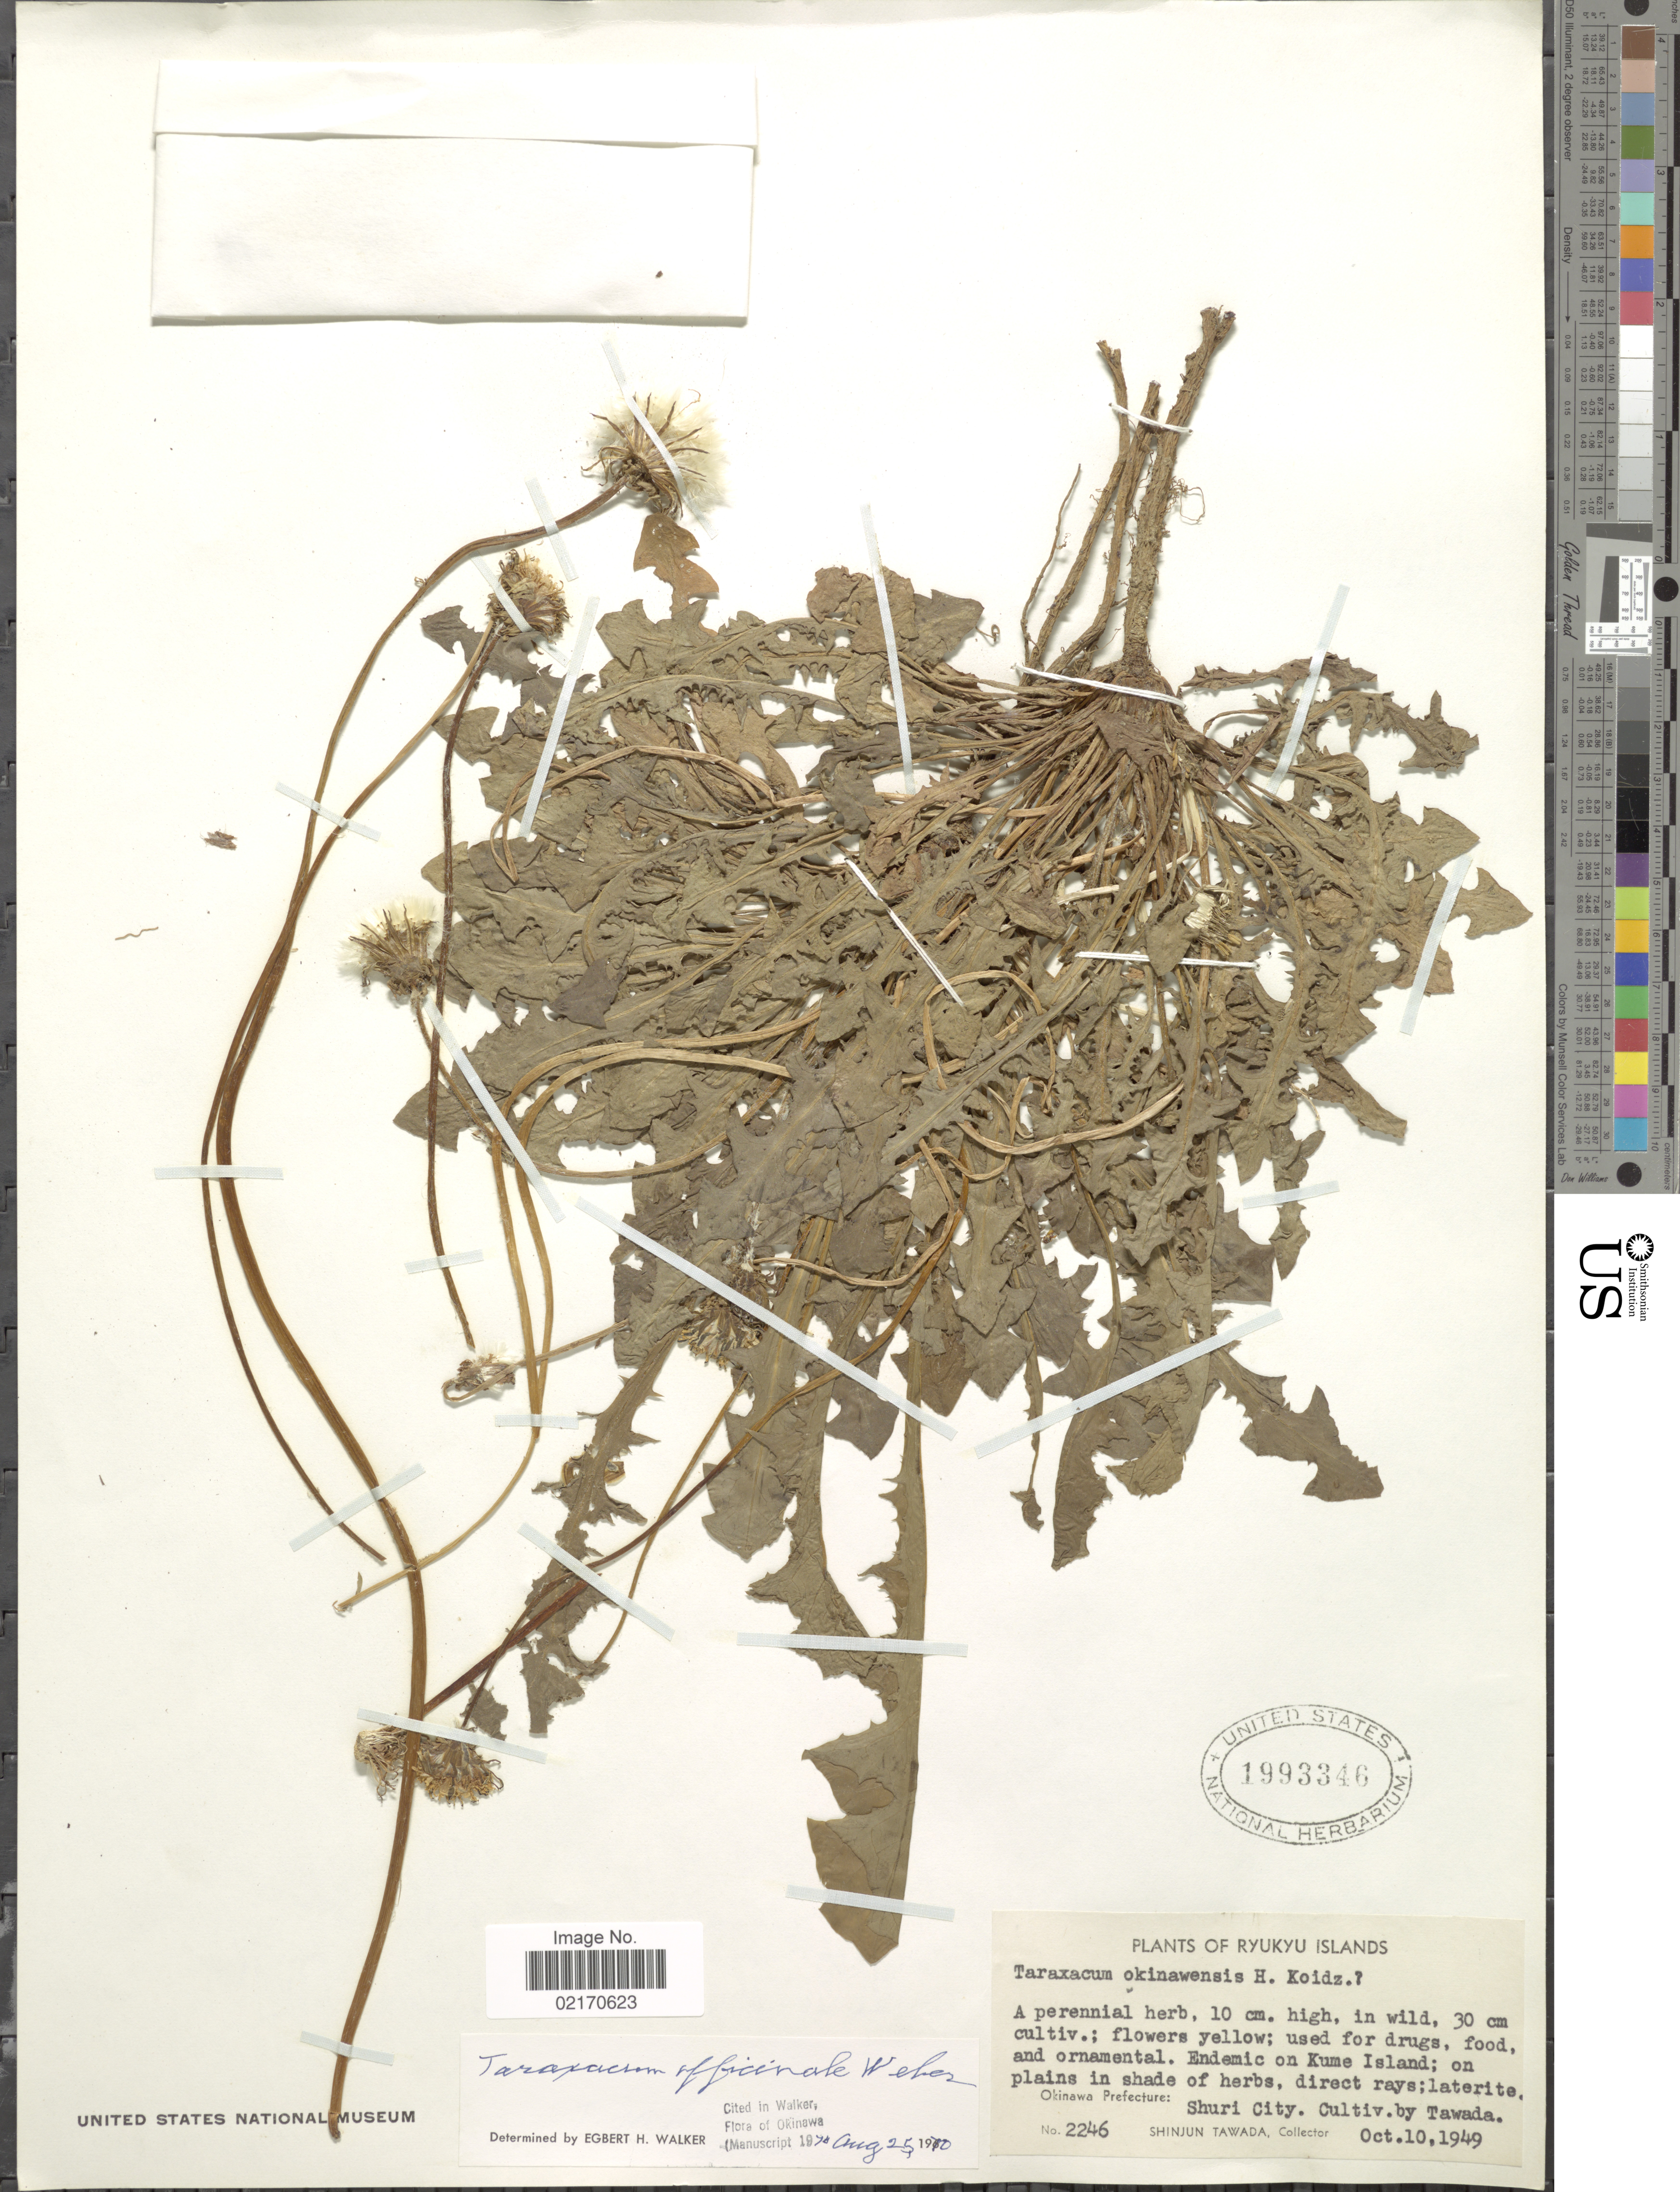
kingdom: Plantae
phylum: Tracheophyta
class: Magnoliopsida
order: Asterales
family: Asteraceae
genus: Taraxacum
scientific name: Taraxacum officinale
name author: G.H. Weber ex F.H. Wigg.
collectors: S. Tawada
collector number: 2246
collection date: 1949-10-10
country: Japan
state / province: Okinawa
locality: Ryukyu Islands, endemic on Kume Island; on plains in shade of herbs, Okinawa Prefecture: Shuri City, cultiv.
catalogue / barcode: US 1993346